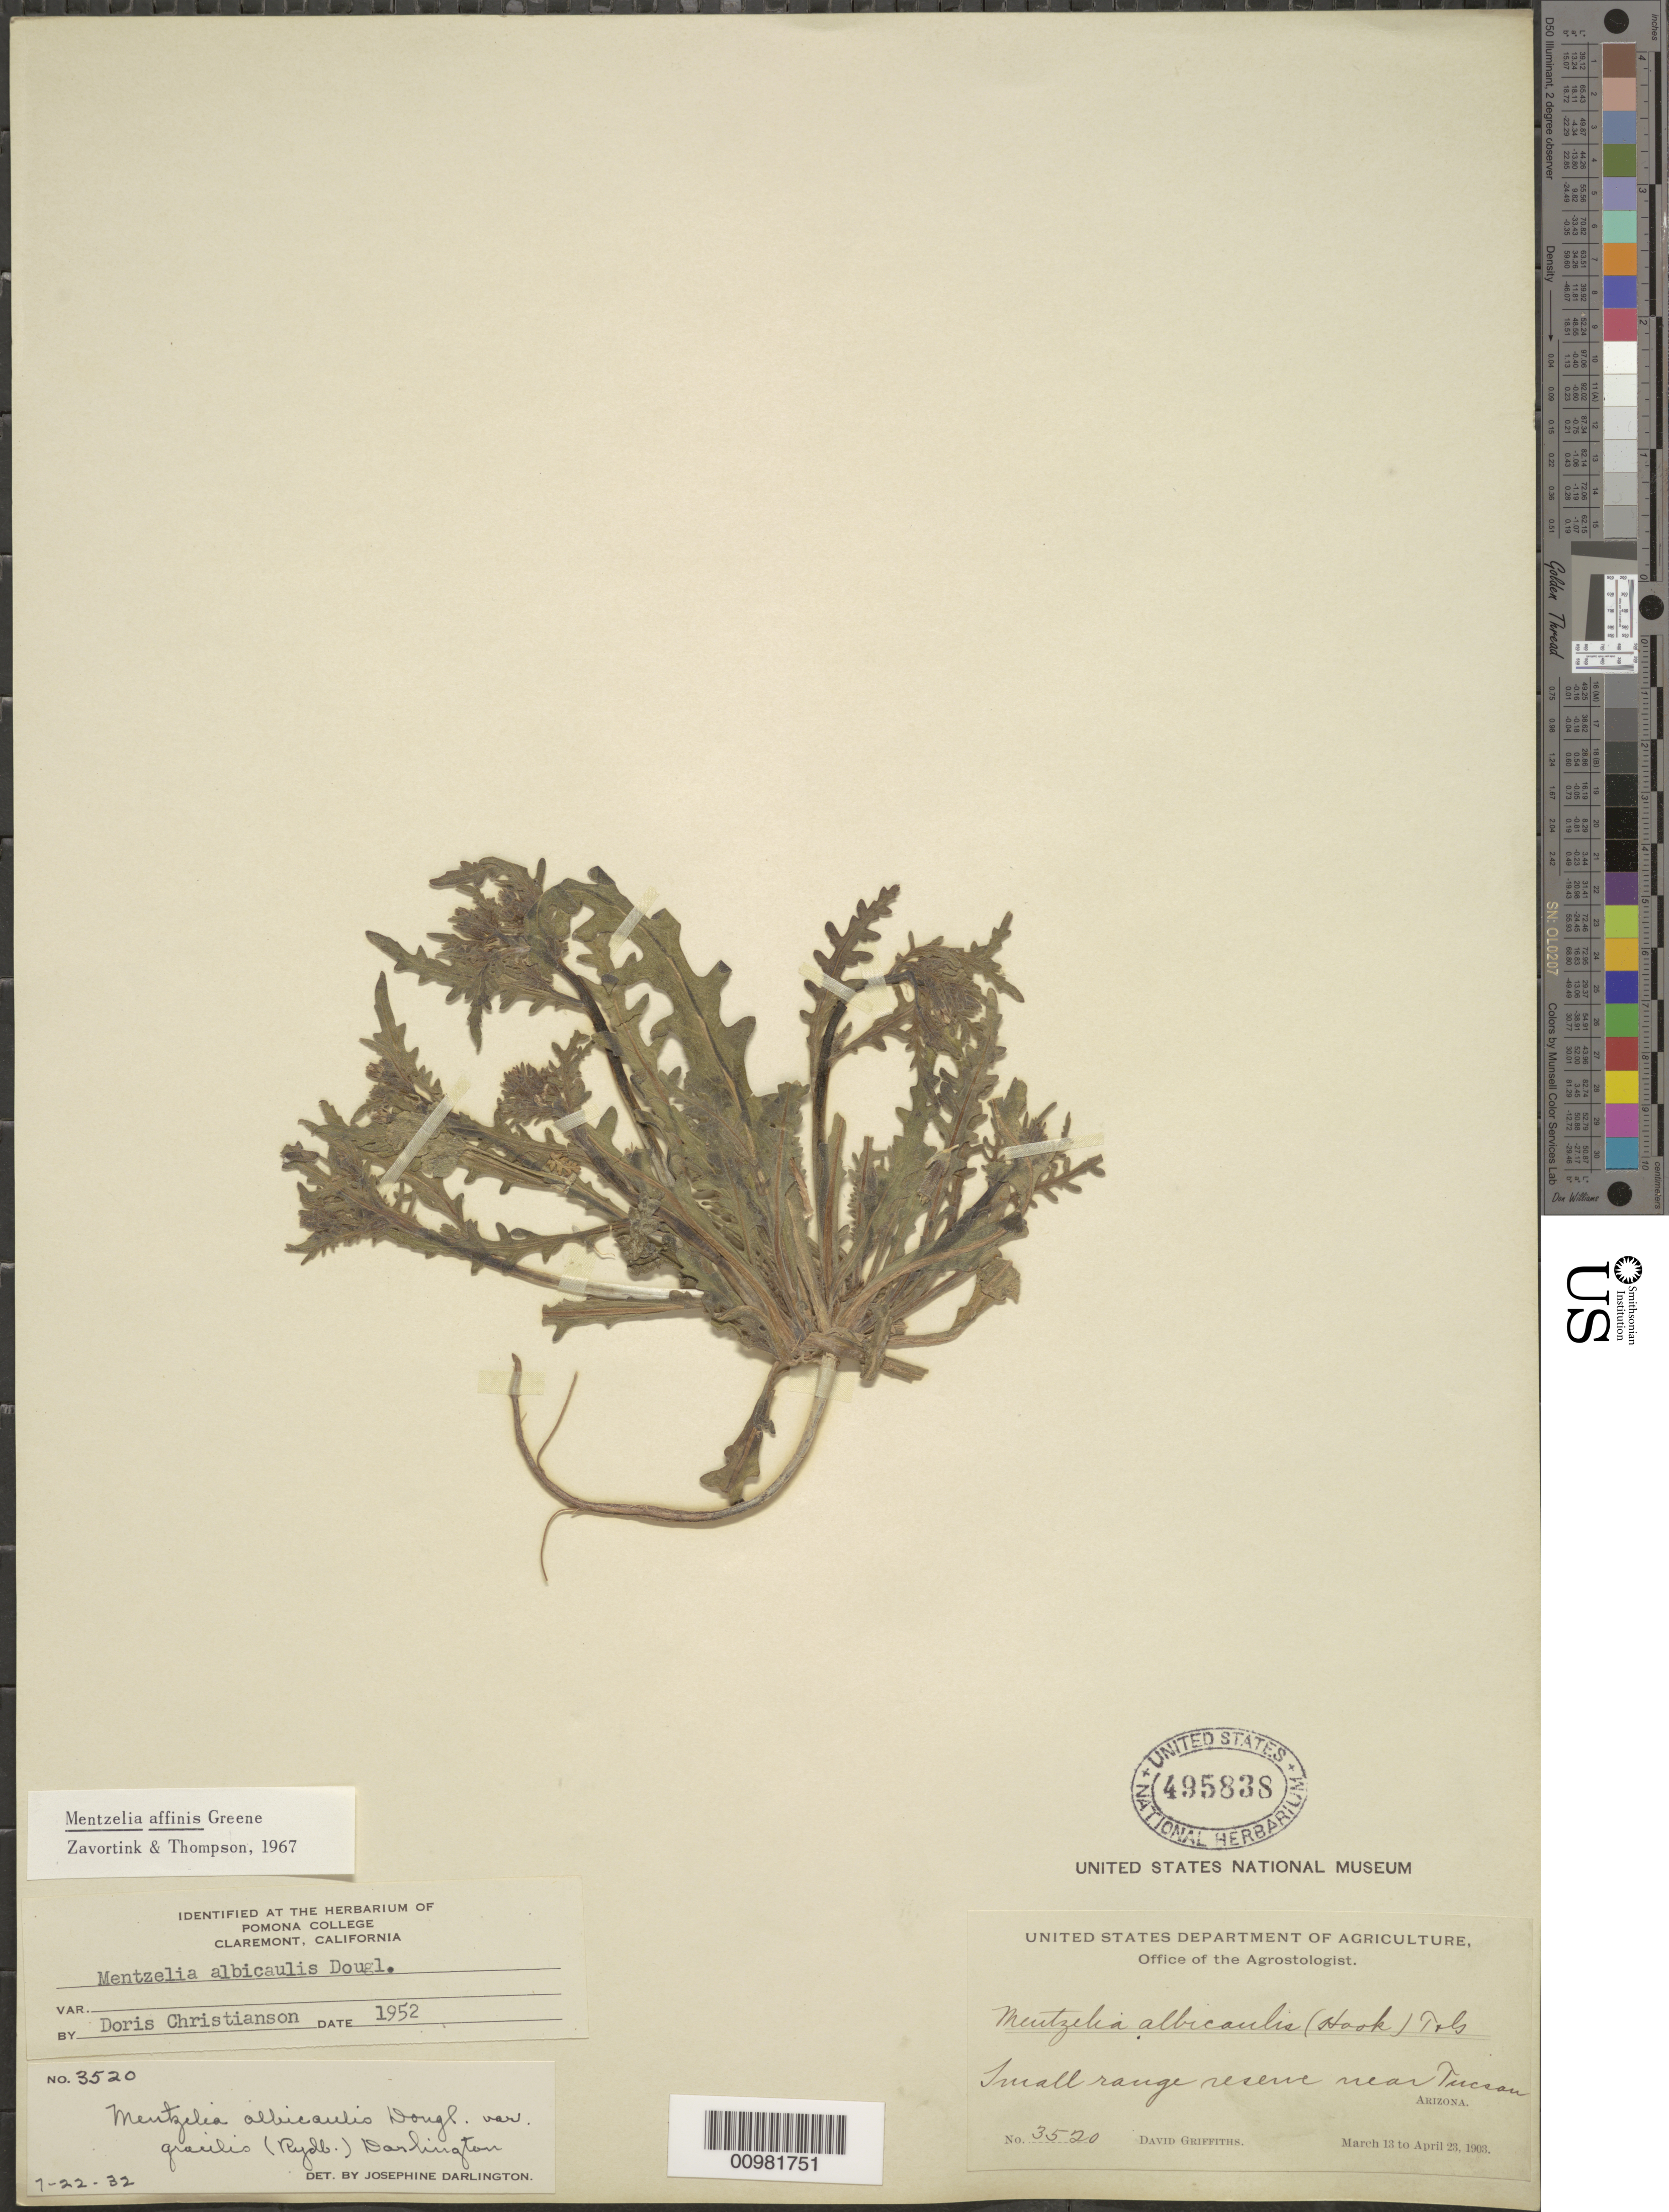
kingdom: Plantae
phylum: Tracheophyta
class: Magnoliopsida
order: Cornales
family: Loasaceae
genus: Mentzelia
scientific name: Mentzelia affinis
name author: Greene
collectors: D. Griffiths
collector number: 3520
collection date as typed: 13 Mar 1903 to 23 Apr 1903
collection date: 1903-03-13/1903-04-23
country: United States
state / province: Arizona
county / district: Pima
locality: Turall(?) range reserve near Tucson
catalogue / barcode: US 495838